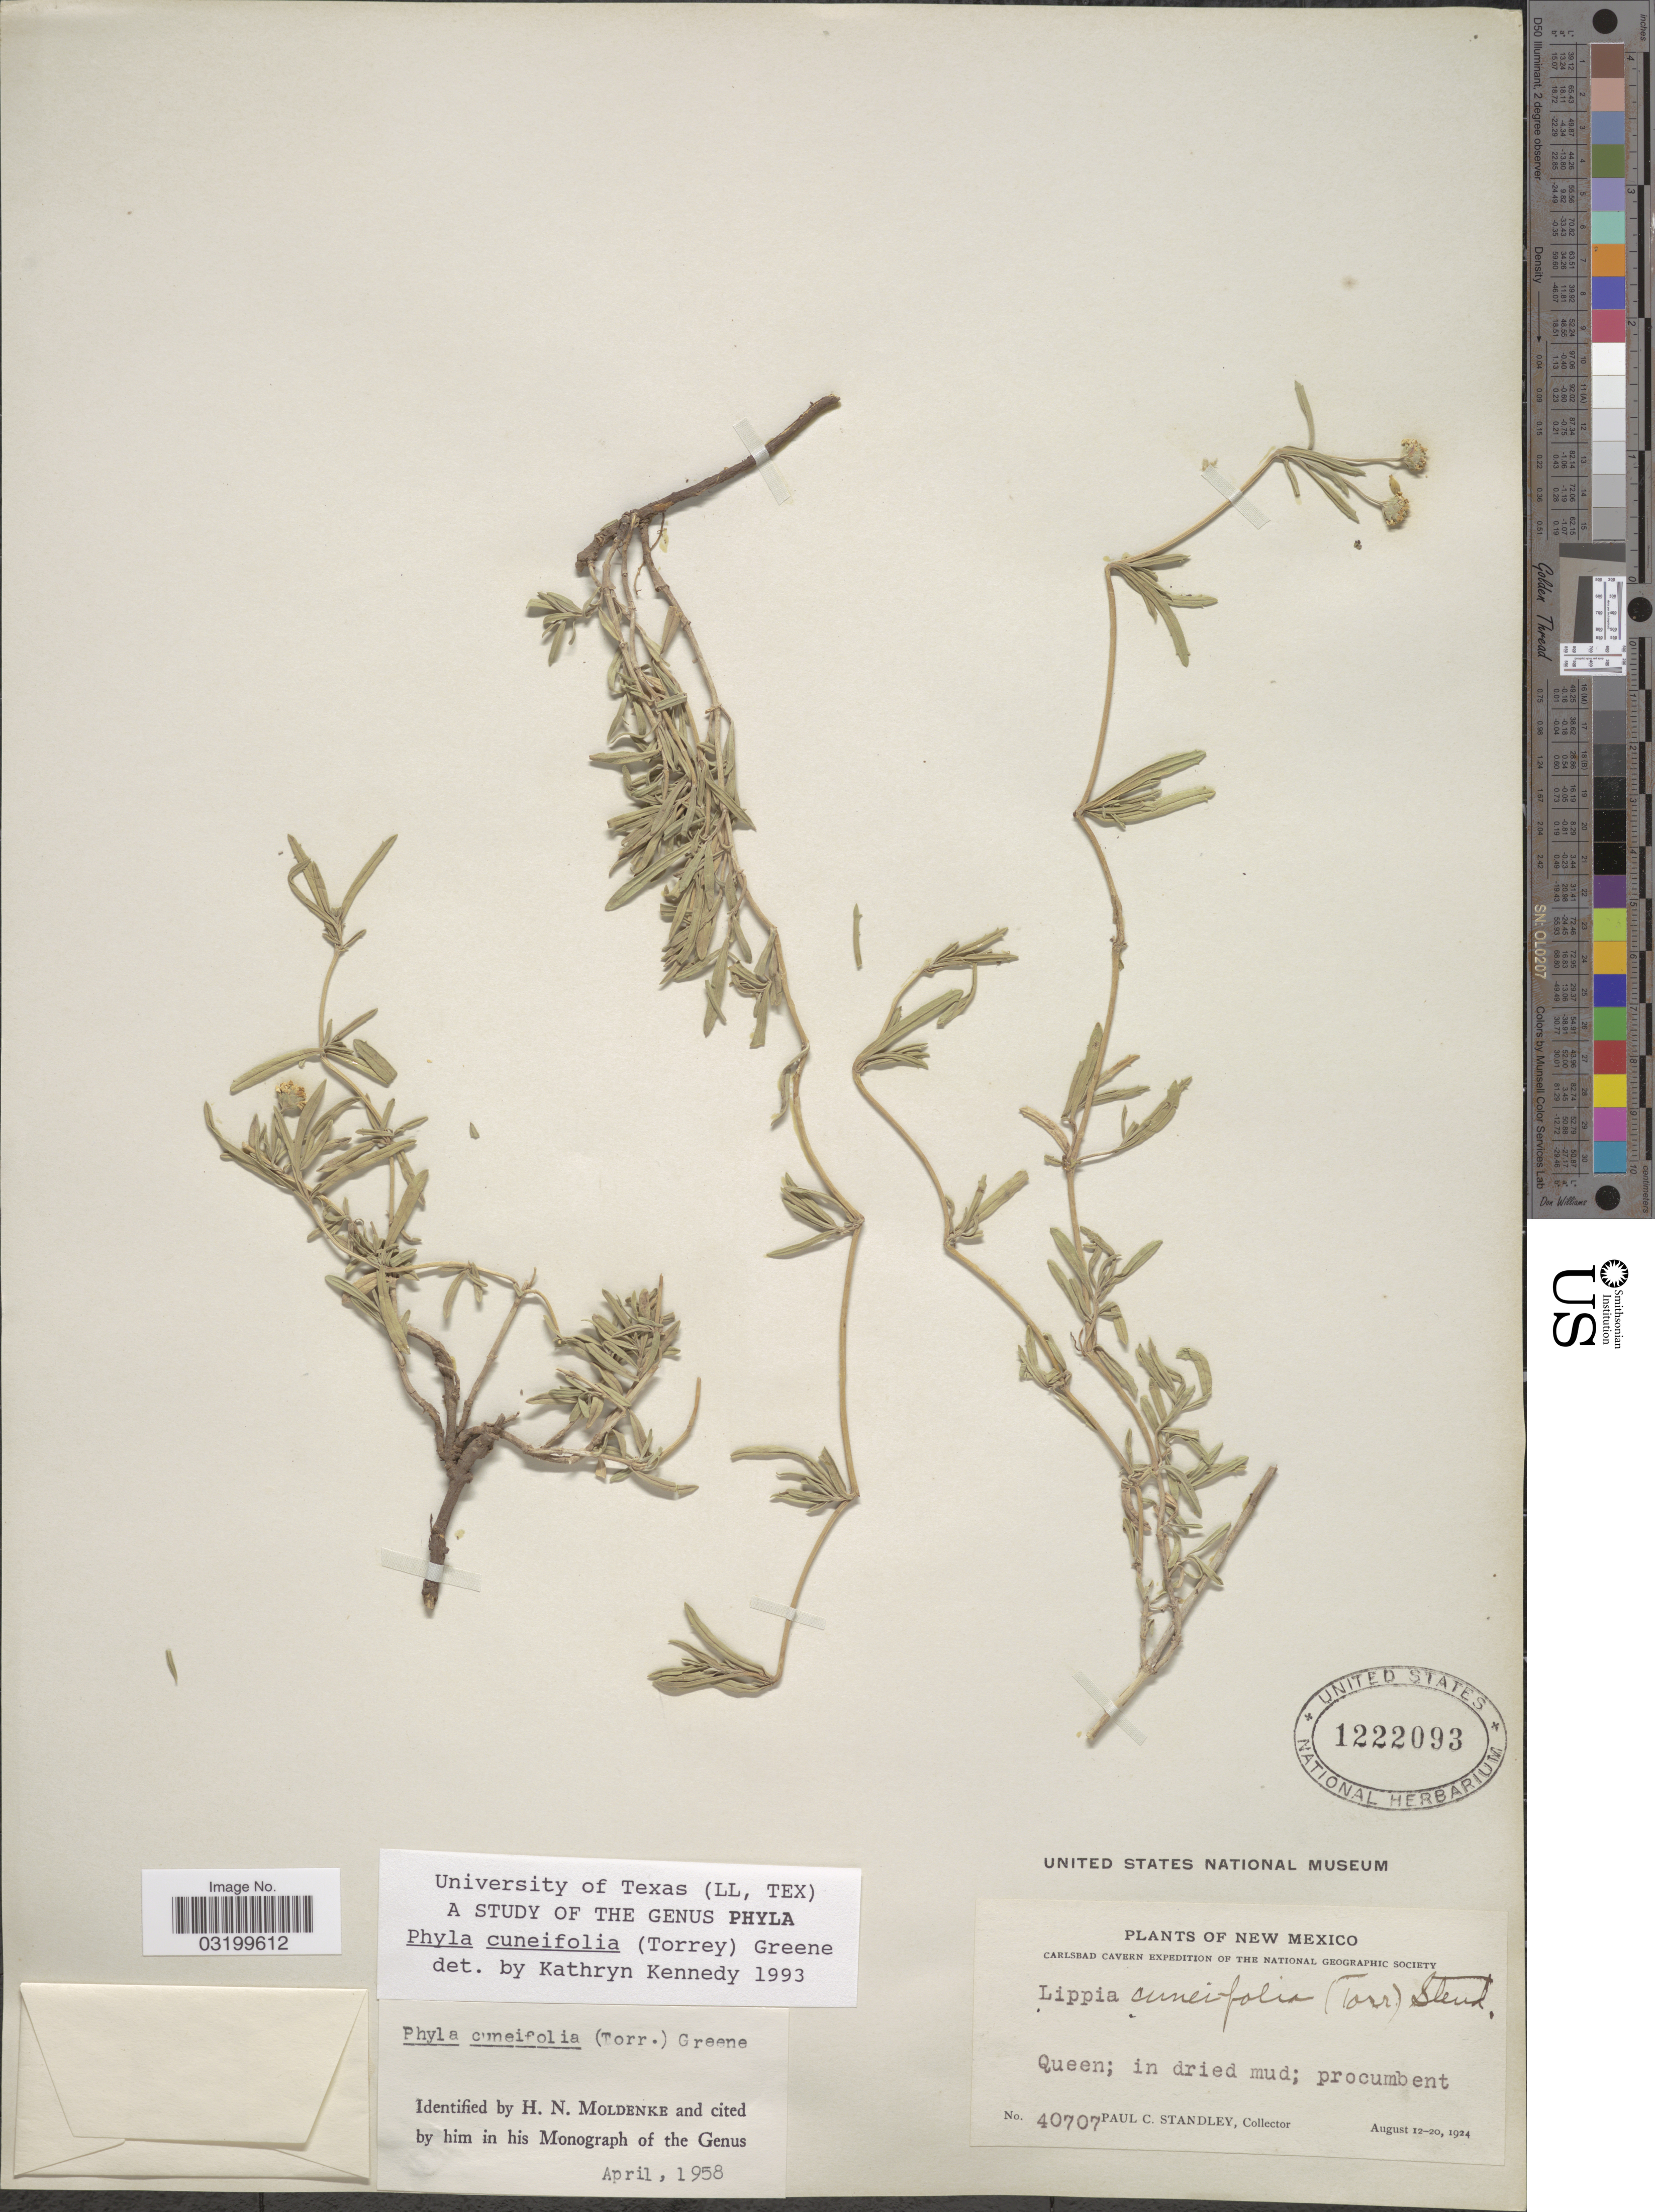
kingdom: Plantae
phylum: Tracheophyta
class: Magnoliopsida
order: Lamiales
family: Verbenaceae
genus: Phyla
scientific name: Phyla cuneifolia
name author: (Torr.) Greene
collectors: P. C. Standley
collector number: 40707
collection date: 1924-08-12/1924-08-20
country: United States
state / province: New Mexico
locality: Queen.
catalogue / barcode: US 1222093